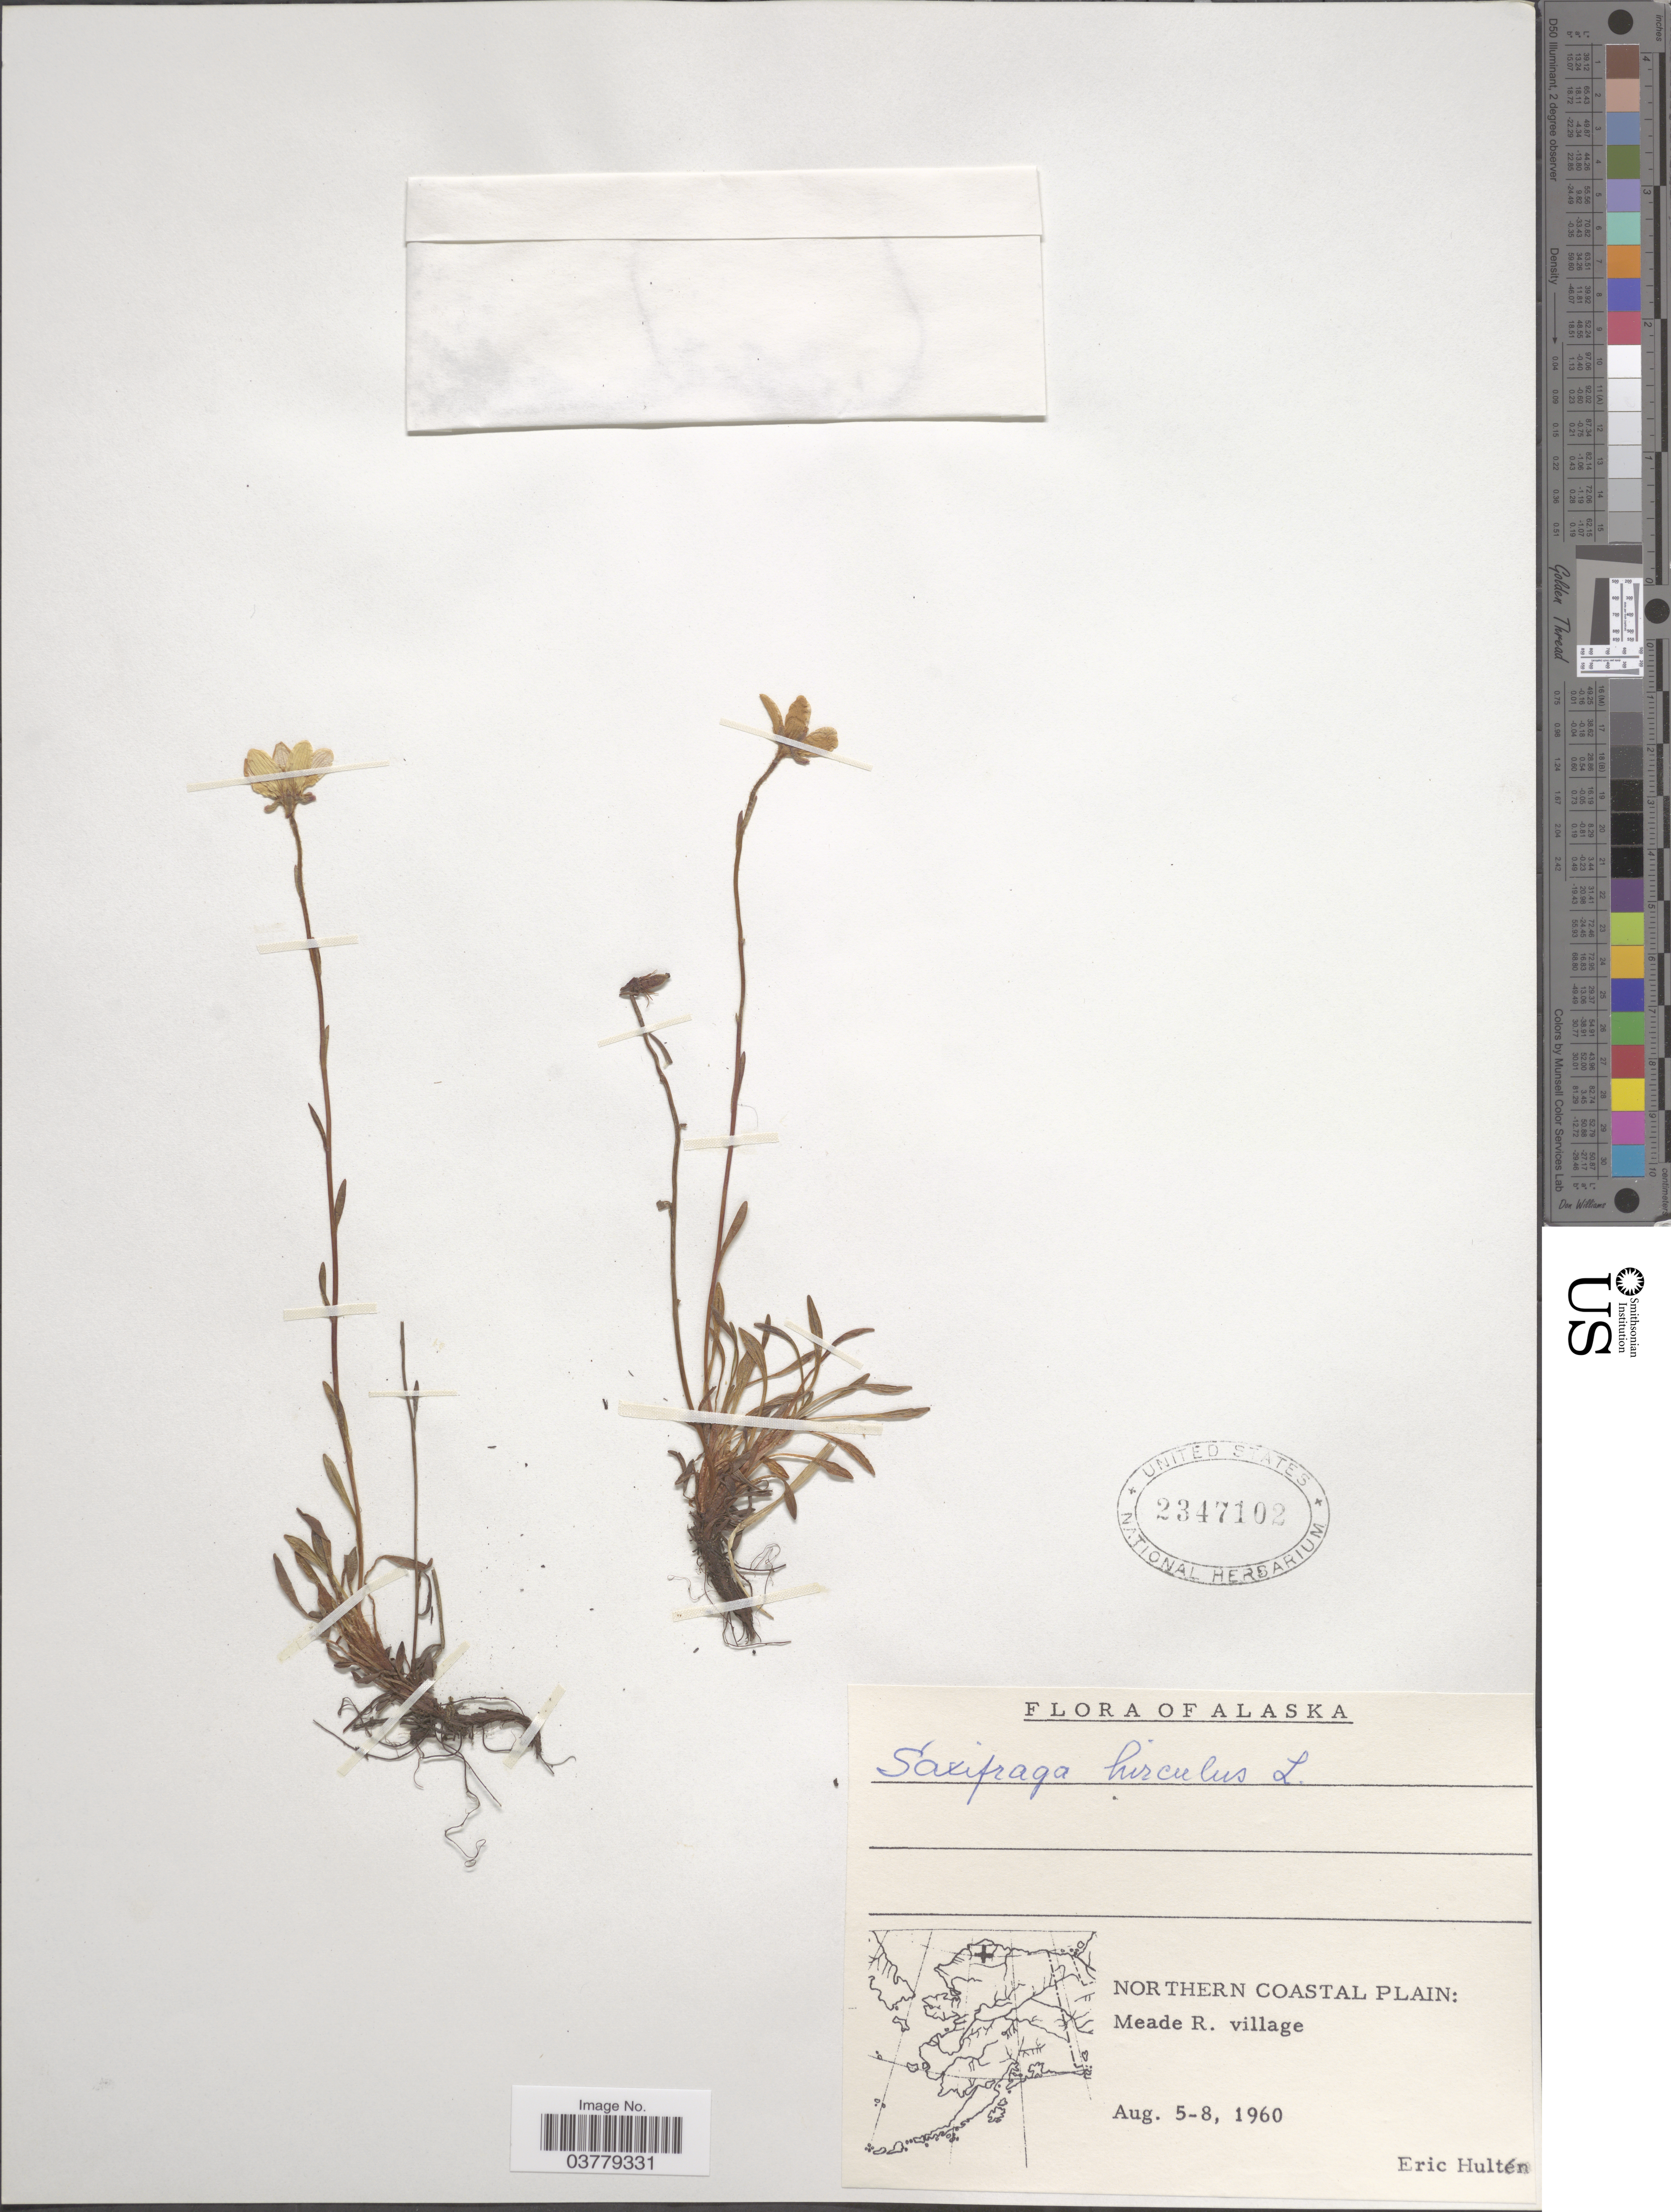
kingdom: Plantae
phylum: Tracheophyta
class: Magnoliopsida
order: Saxifragales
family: Saxifragaceae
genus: Saxifraga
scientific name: Saxifraga hirculus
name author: L.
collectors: E. G. Hultén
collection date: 1960-08-05/1960-08-08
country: United States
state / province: Alaska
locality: Northern Coastal Plain: Meade R. village.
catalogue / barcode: US 2347102